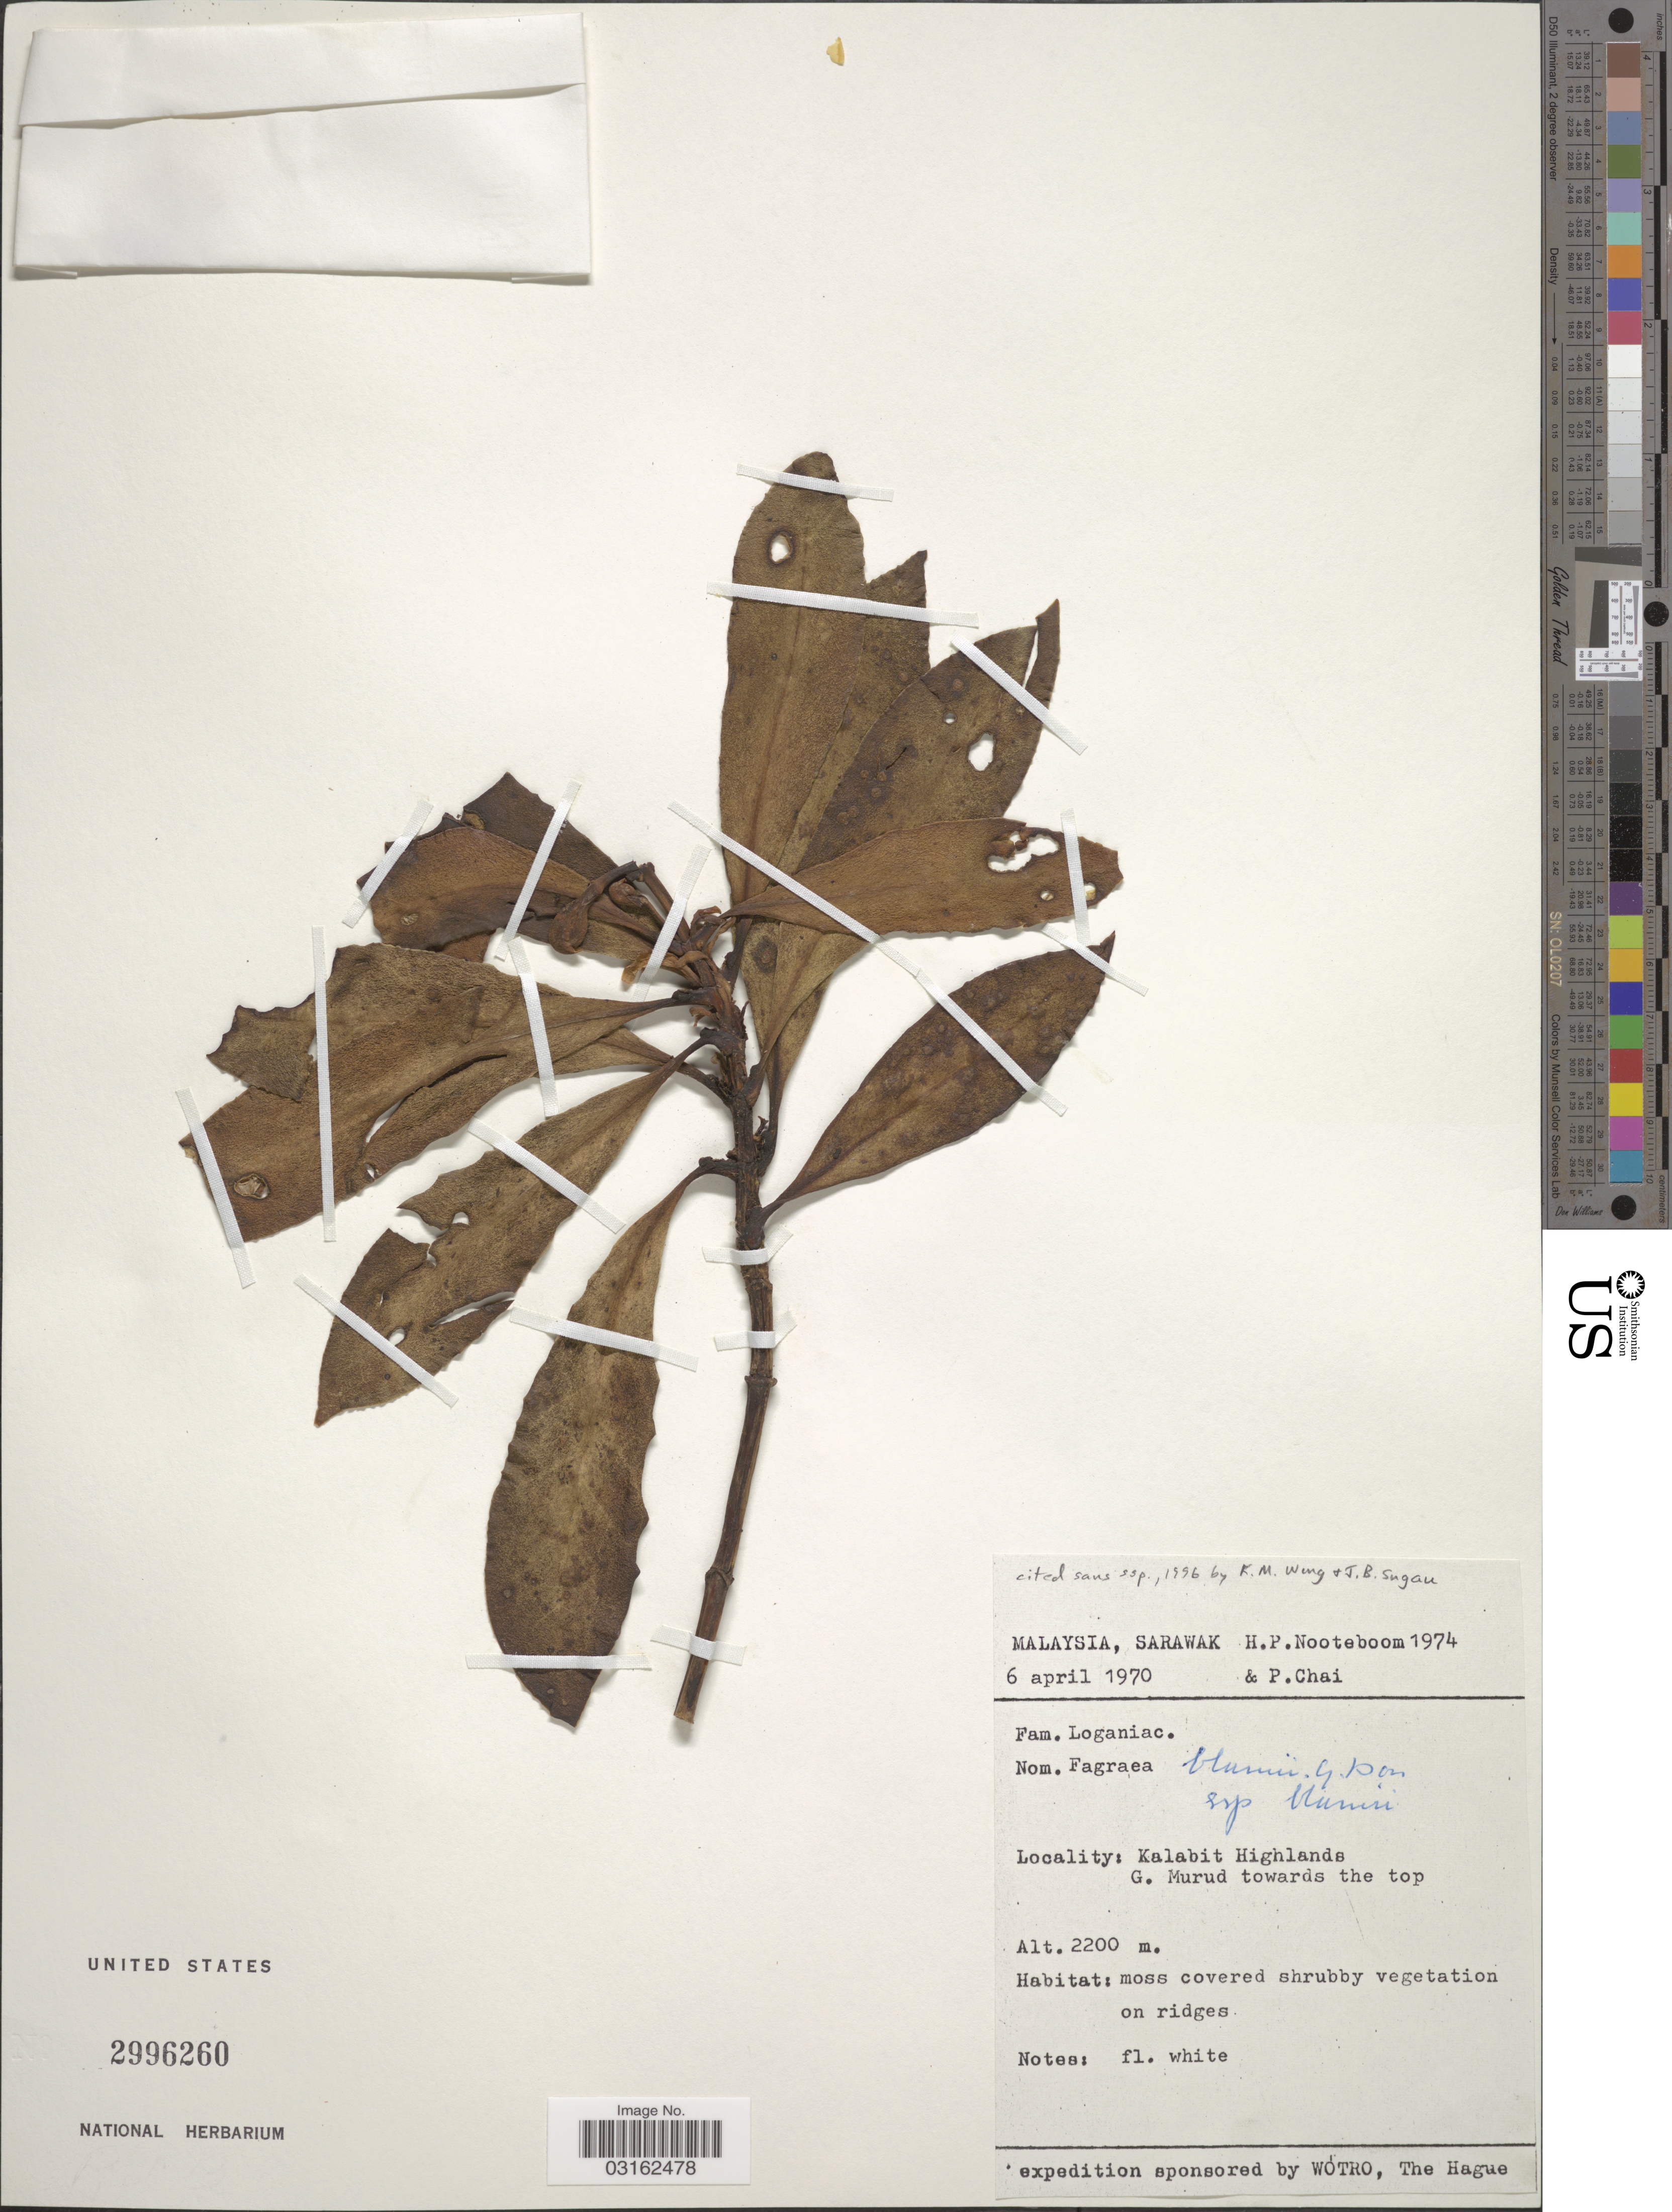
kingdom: Plantae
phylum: Tracheophyta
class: Magnoliopsida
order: Gentianales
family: Gentianaceae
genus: Fagraea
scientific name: Fagraea blumei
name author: G. Don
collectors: H. P. Nooteboom & P. Chai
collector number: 1974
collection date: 1970-04-06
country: Malaysia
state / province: Sarawak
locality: Kalabit Highlands G. Murud towards the top.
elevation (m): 2200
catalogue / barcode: US 2996260